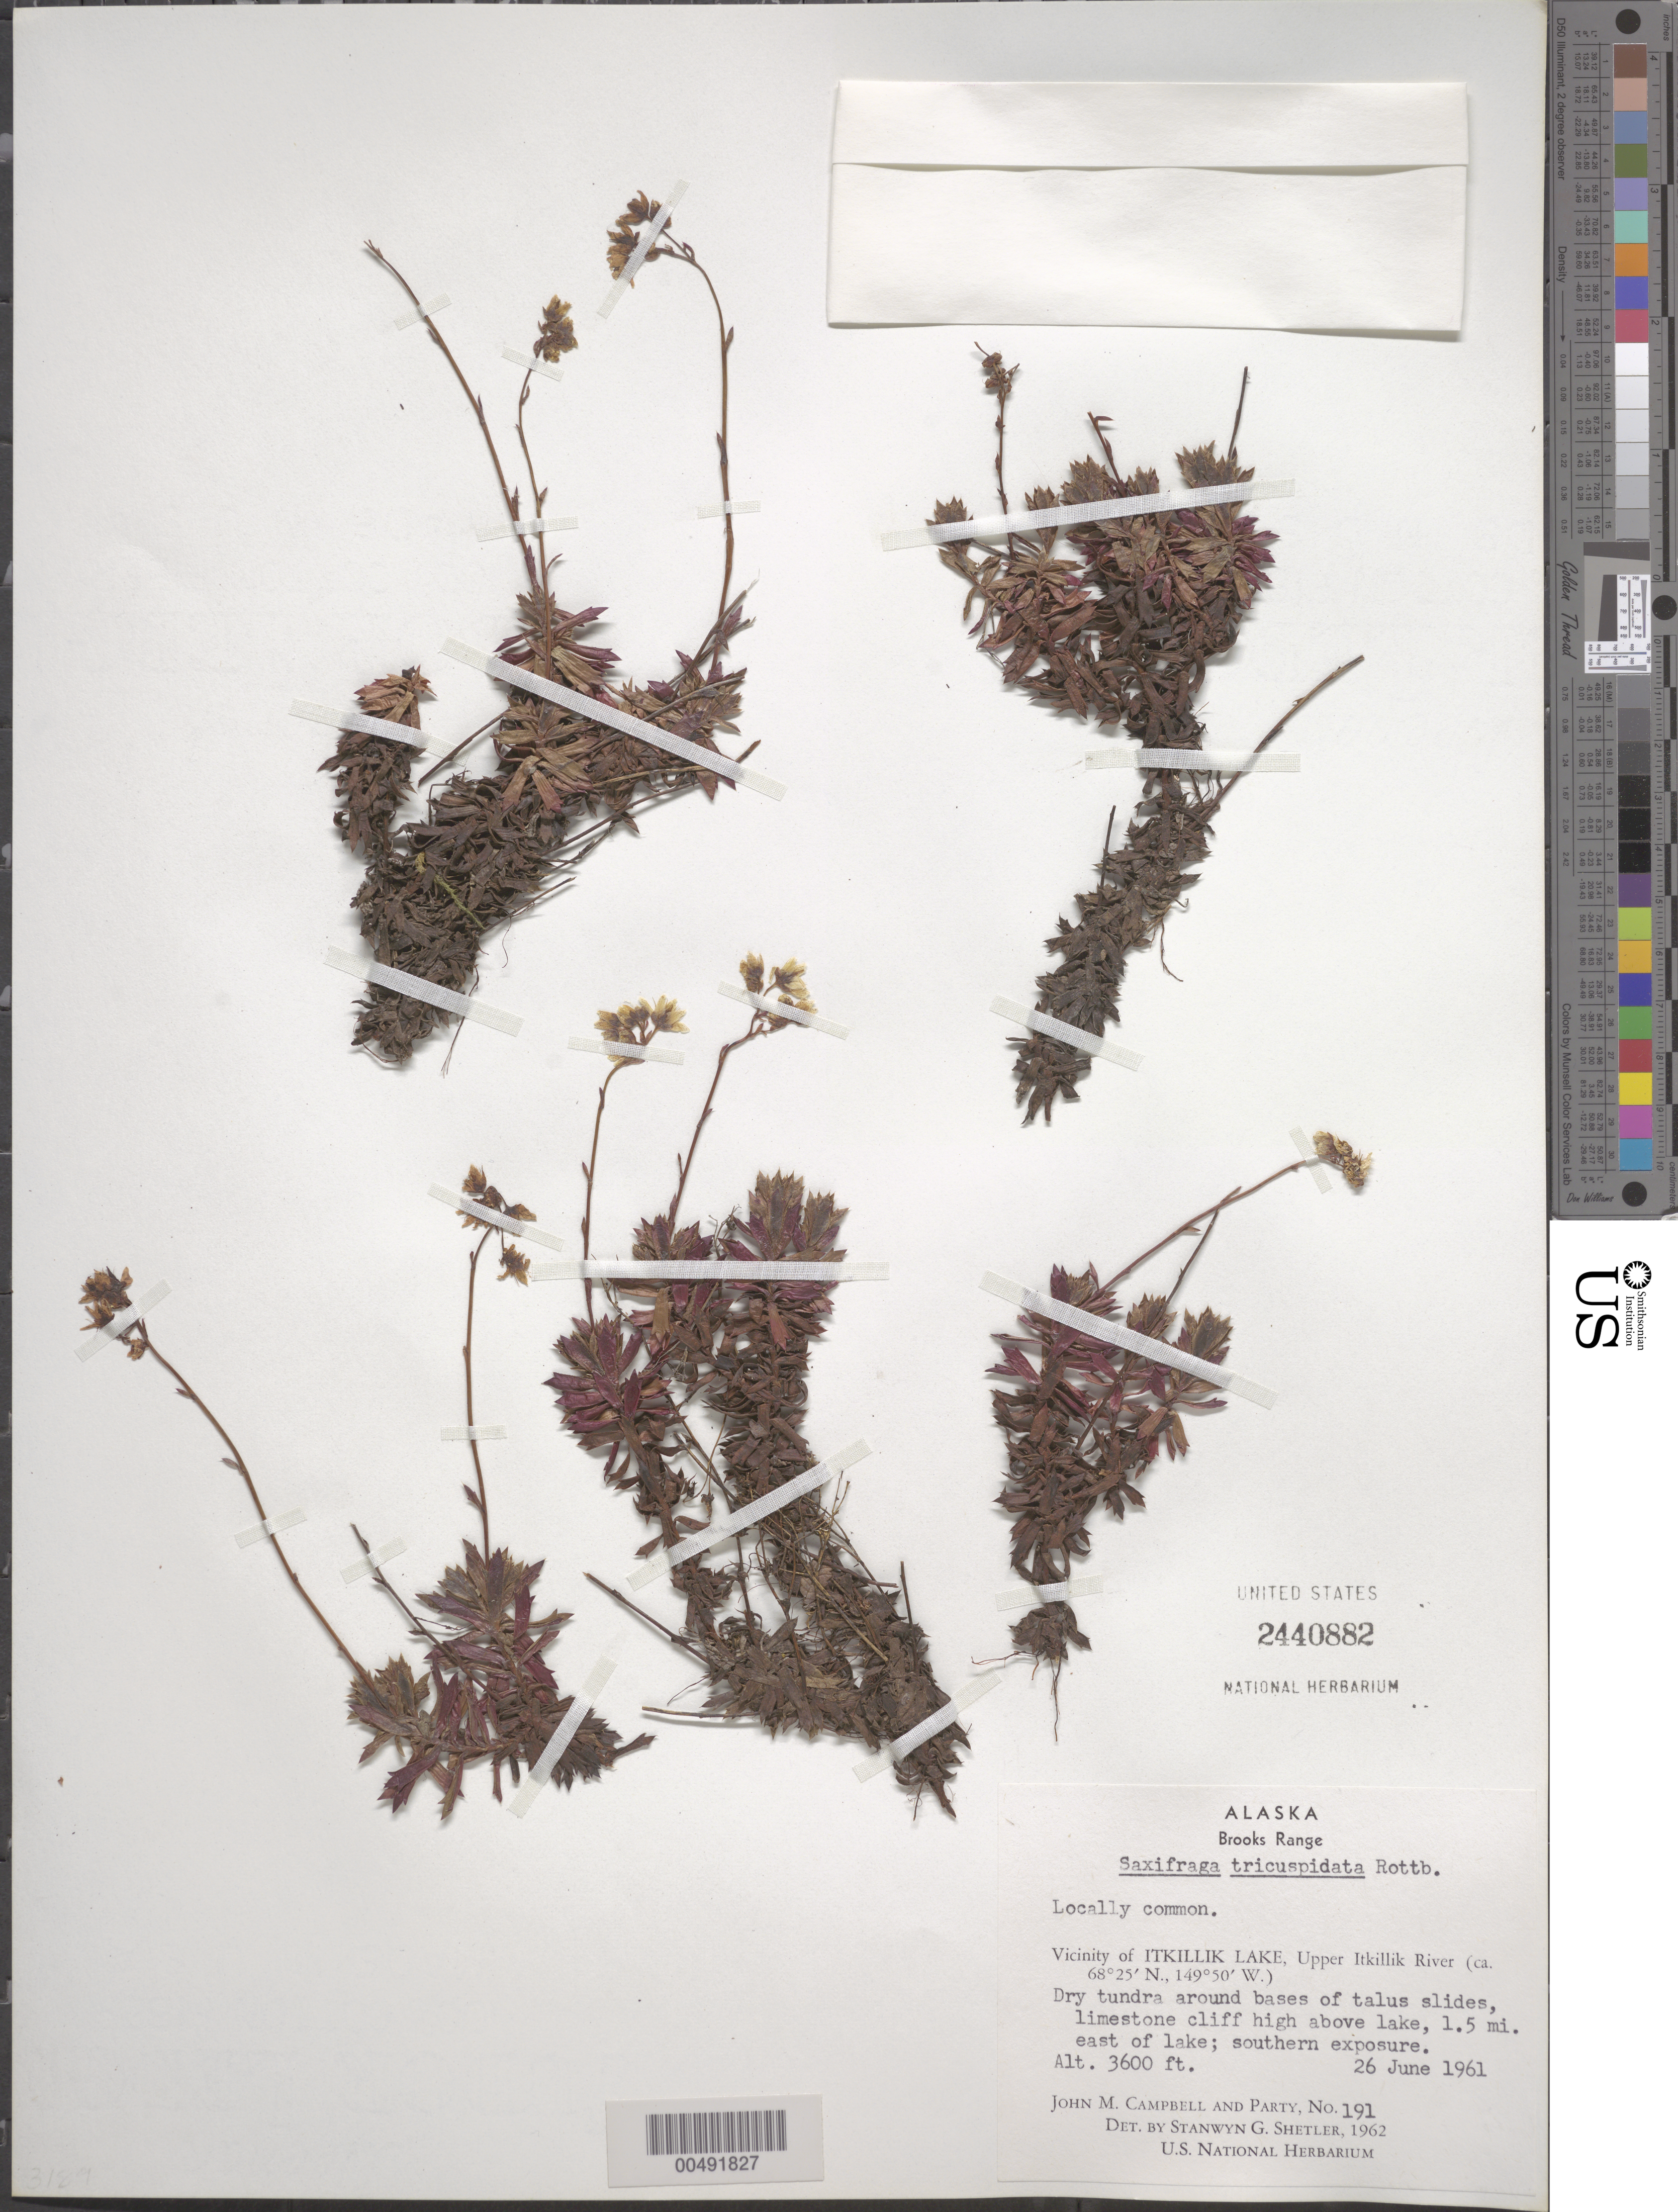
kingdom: Plantae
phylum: Tracheophyta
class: Magnoliopsida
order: Saxifragales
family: Saxifragaceae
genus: Saxifraga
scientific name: Saxifraga tricuspidata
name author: Rottb.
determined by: Shetler, Stanwyn G., (US), NMNH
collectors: J. M. Campbell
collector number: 191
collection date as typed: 26 Jul 1961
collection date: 1961-07-26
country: United States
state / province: Alaska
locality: Brooks Range, Upper Itkillik River, 1.5 mi. east of Itkillik Lake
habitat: dry tundra along bases of talus slides, limestone cliff high above lake, southern exposure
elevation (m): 1097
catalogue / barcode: US 2440882